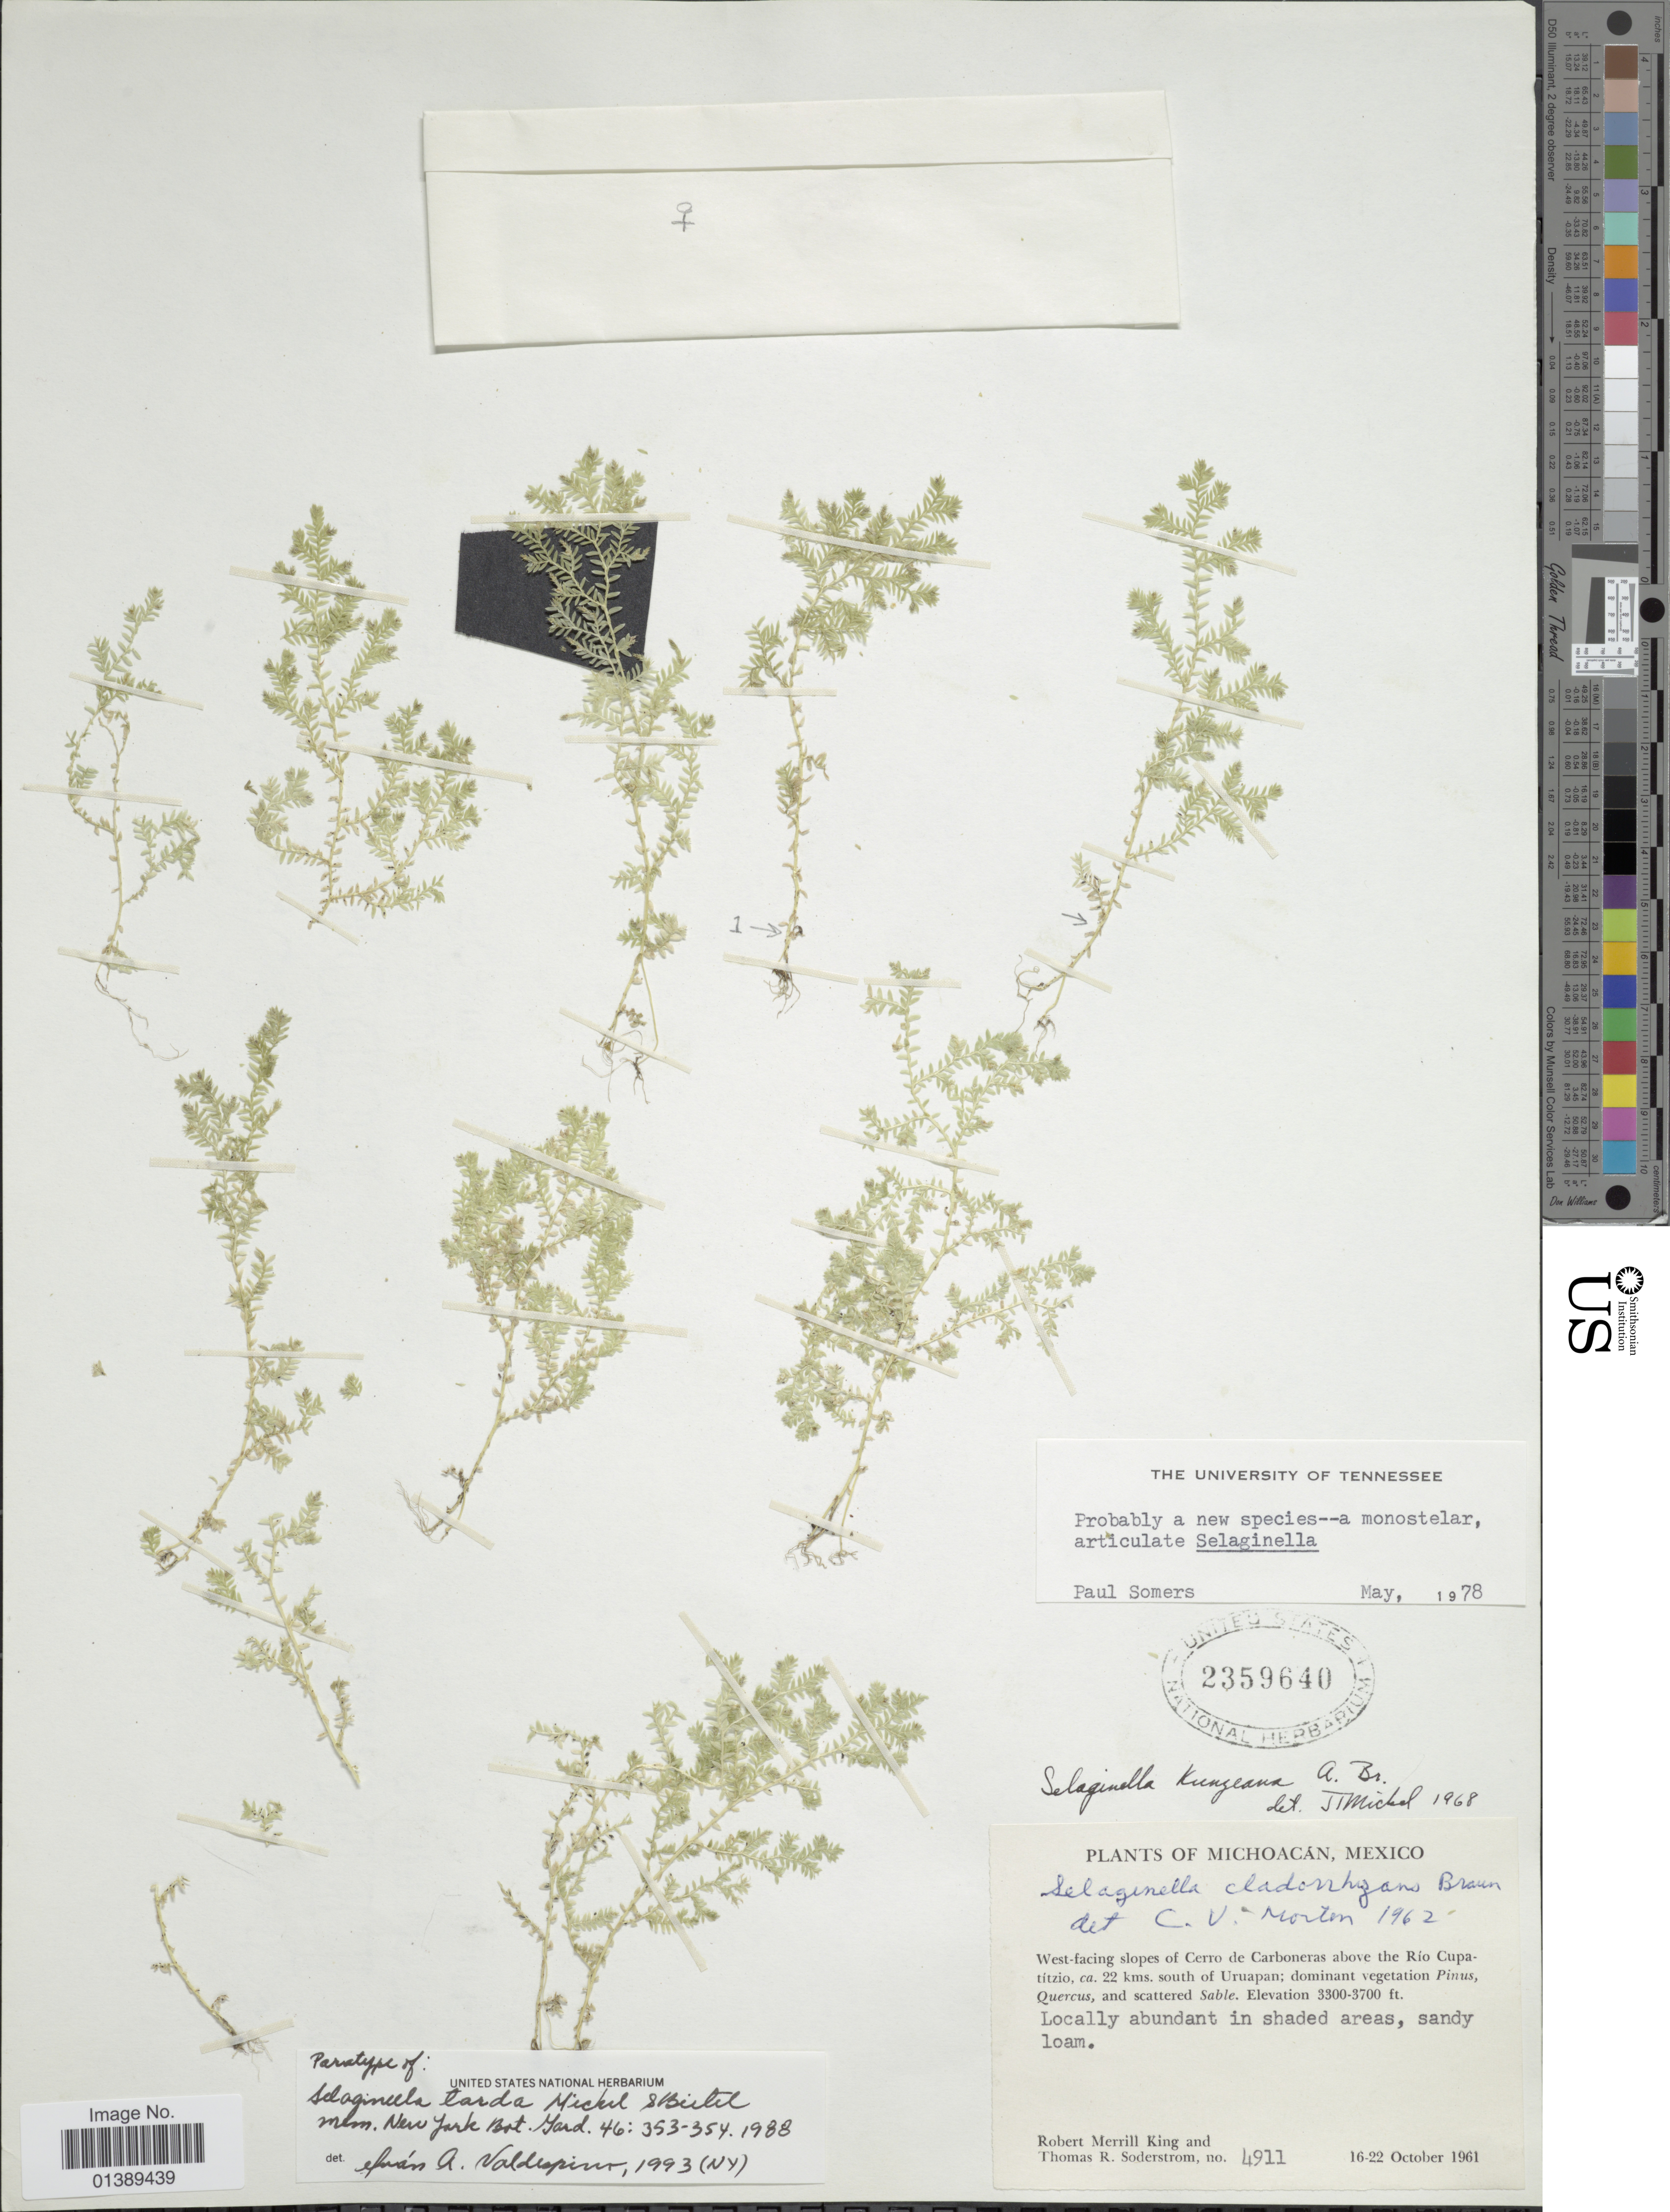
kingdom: Plantae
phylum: Tracheophyta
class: Lycopodiopsida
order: Selaginellales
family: Selaginellaceae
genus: Selaginella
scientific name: Selaginella tarda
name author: Mickel & Beitel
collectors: R. M. King & T. R. Soderstrom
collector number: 4911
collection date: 1961-10-16/1961-10-22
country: Mexico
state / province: Michoacán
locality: West-facing slopes of Cerro de Carboneras above the Río Cupatitzio, ca 22 kms south of Uruapan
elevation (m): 1006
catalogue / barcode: US 2359640